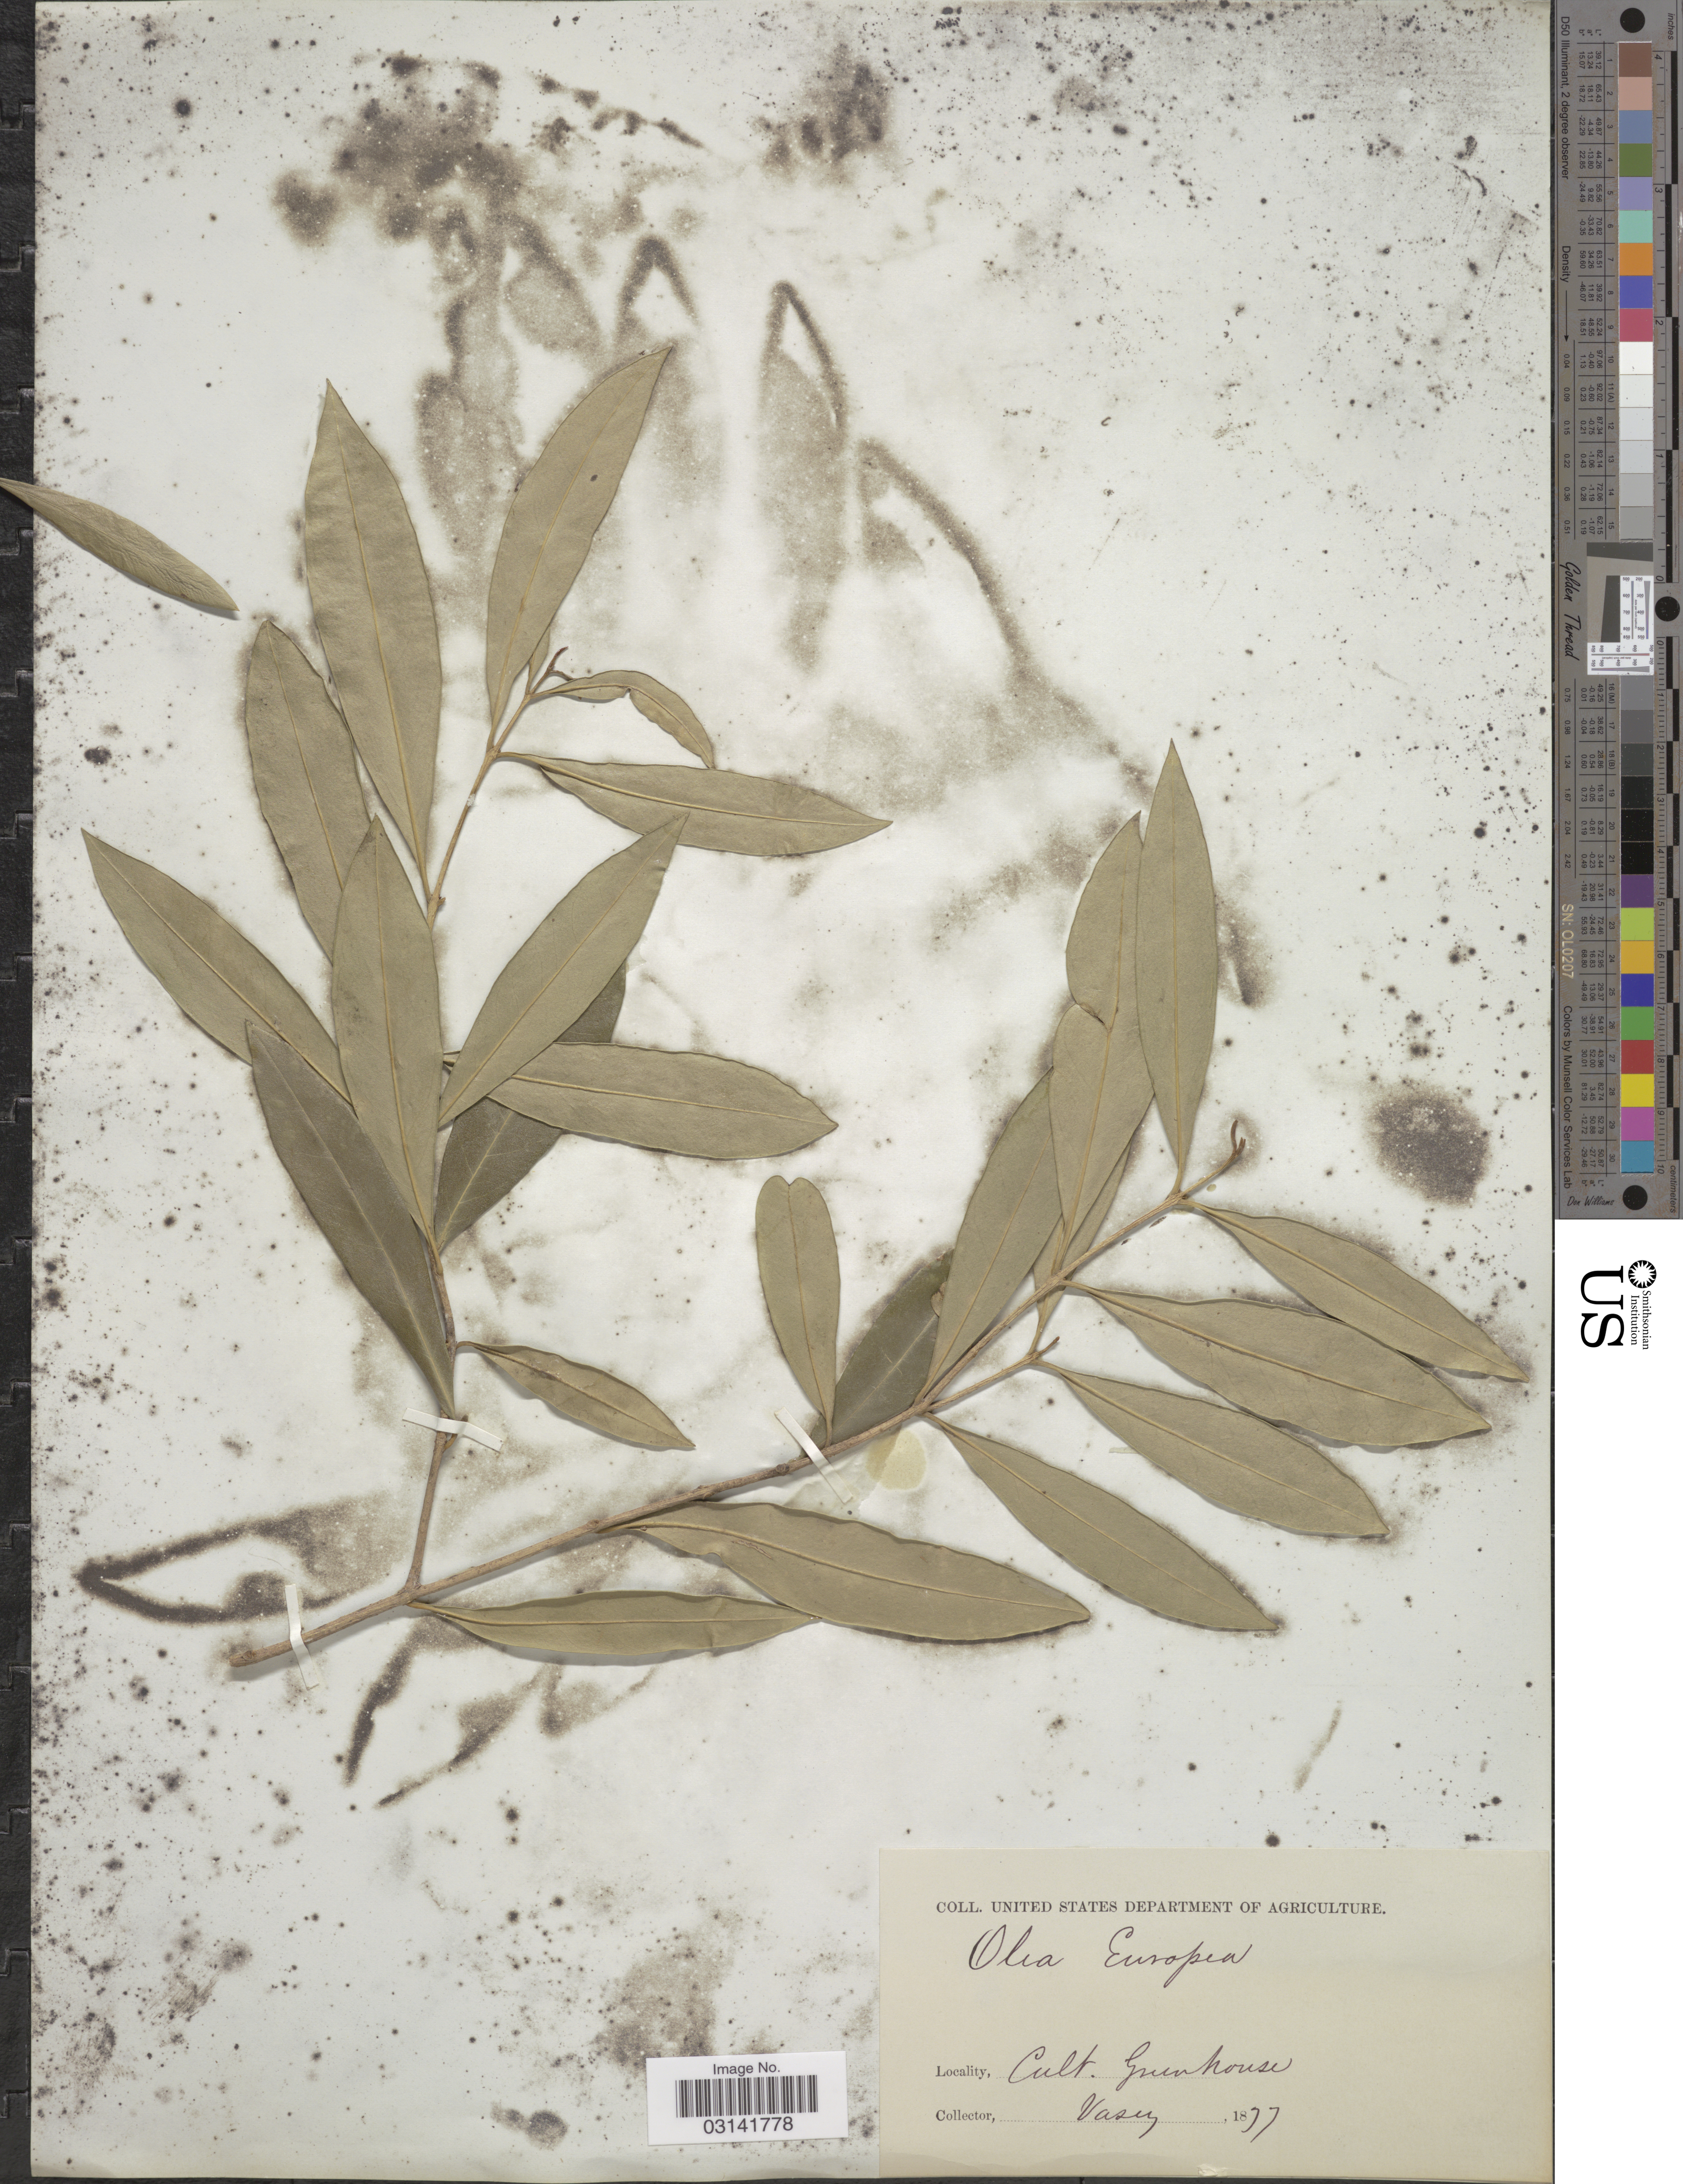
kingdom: Plantae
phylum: Tracheophyta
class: Magnoliopsida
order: Lamiales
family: Oleaceae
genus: Olea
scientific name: Olea europaea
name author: L.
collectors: Vasey, --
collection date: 1877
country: United States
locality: Greenhouse.